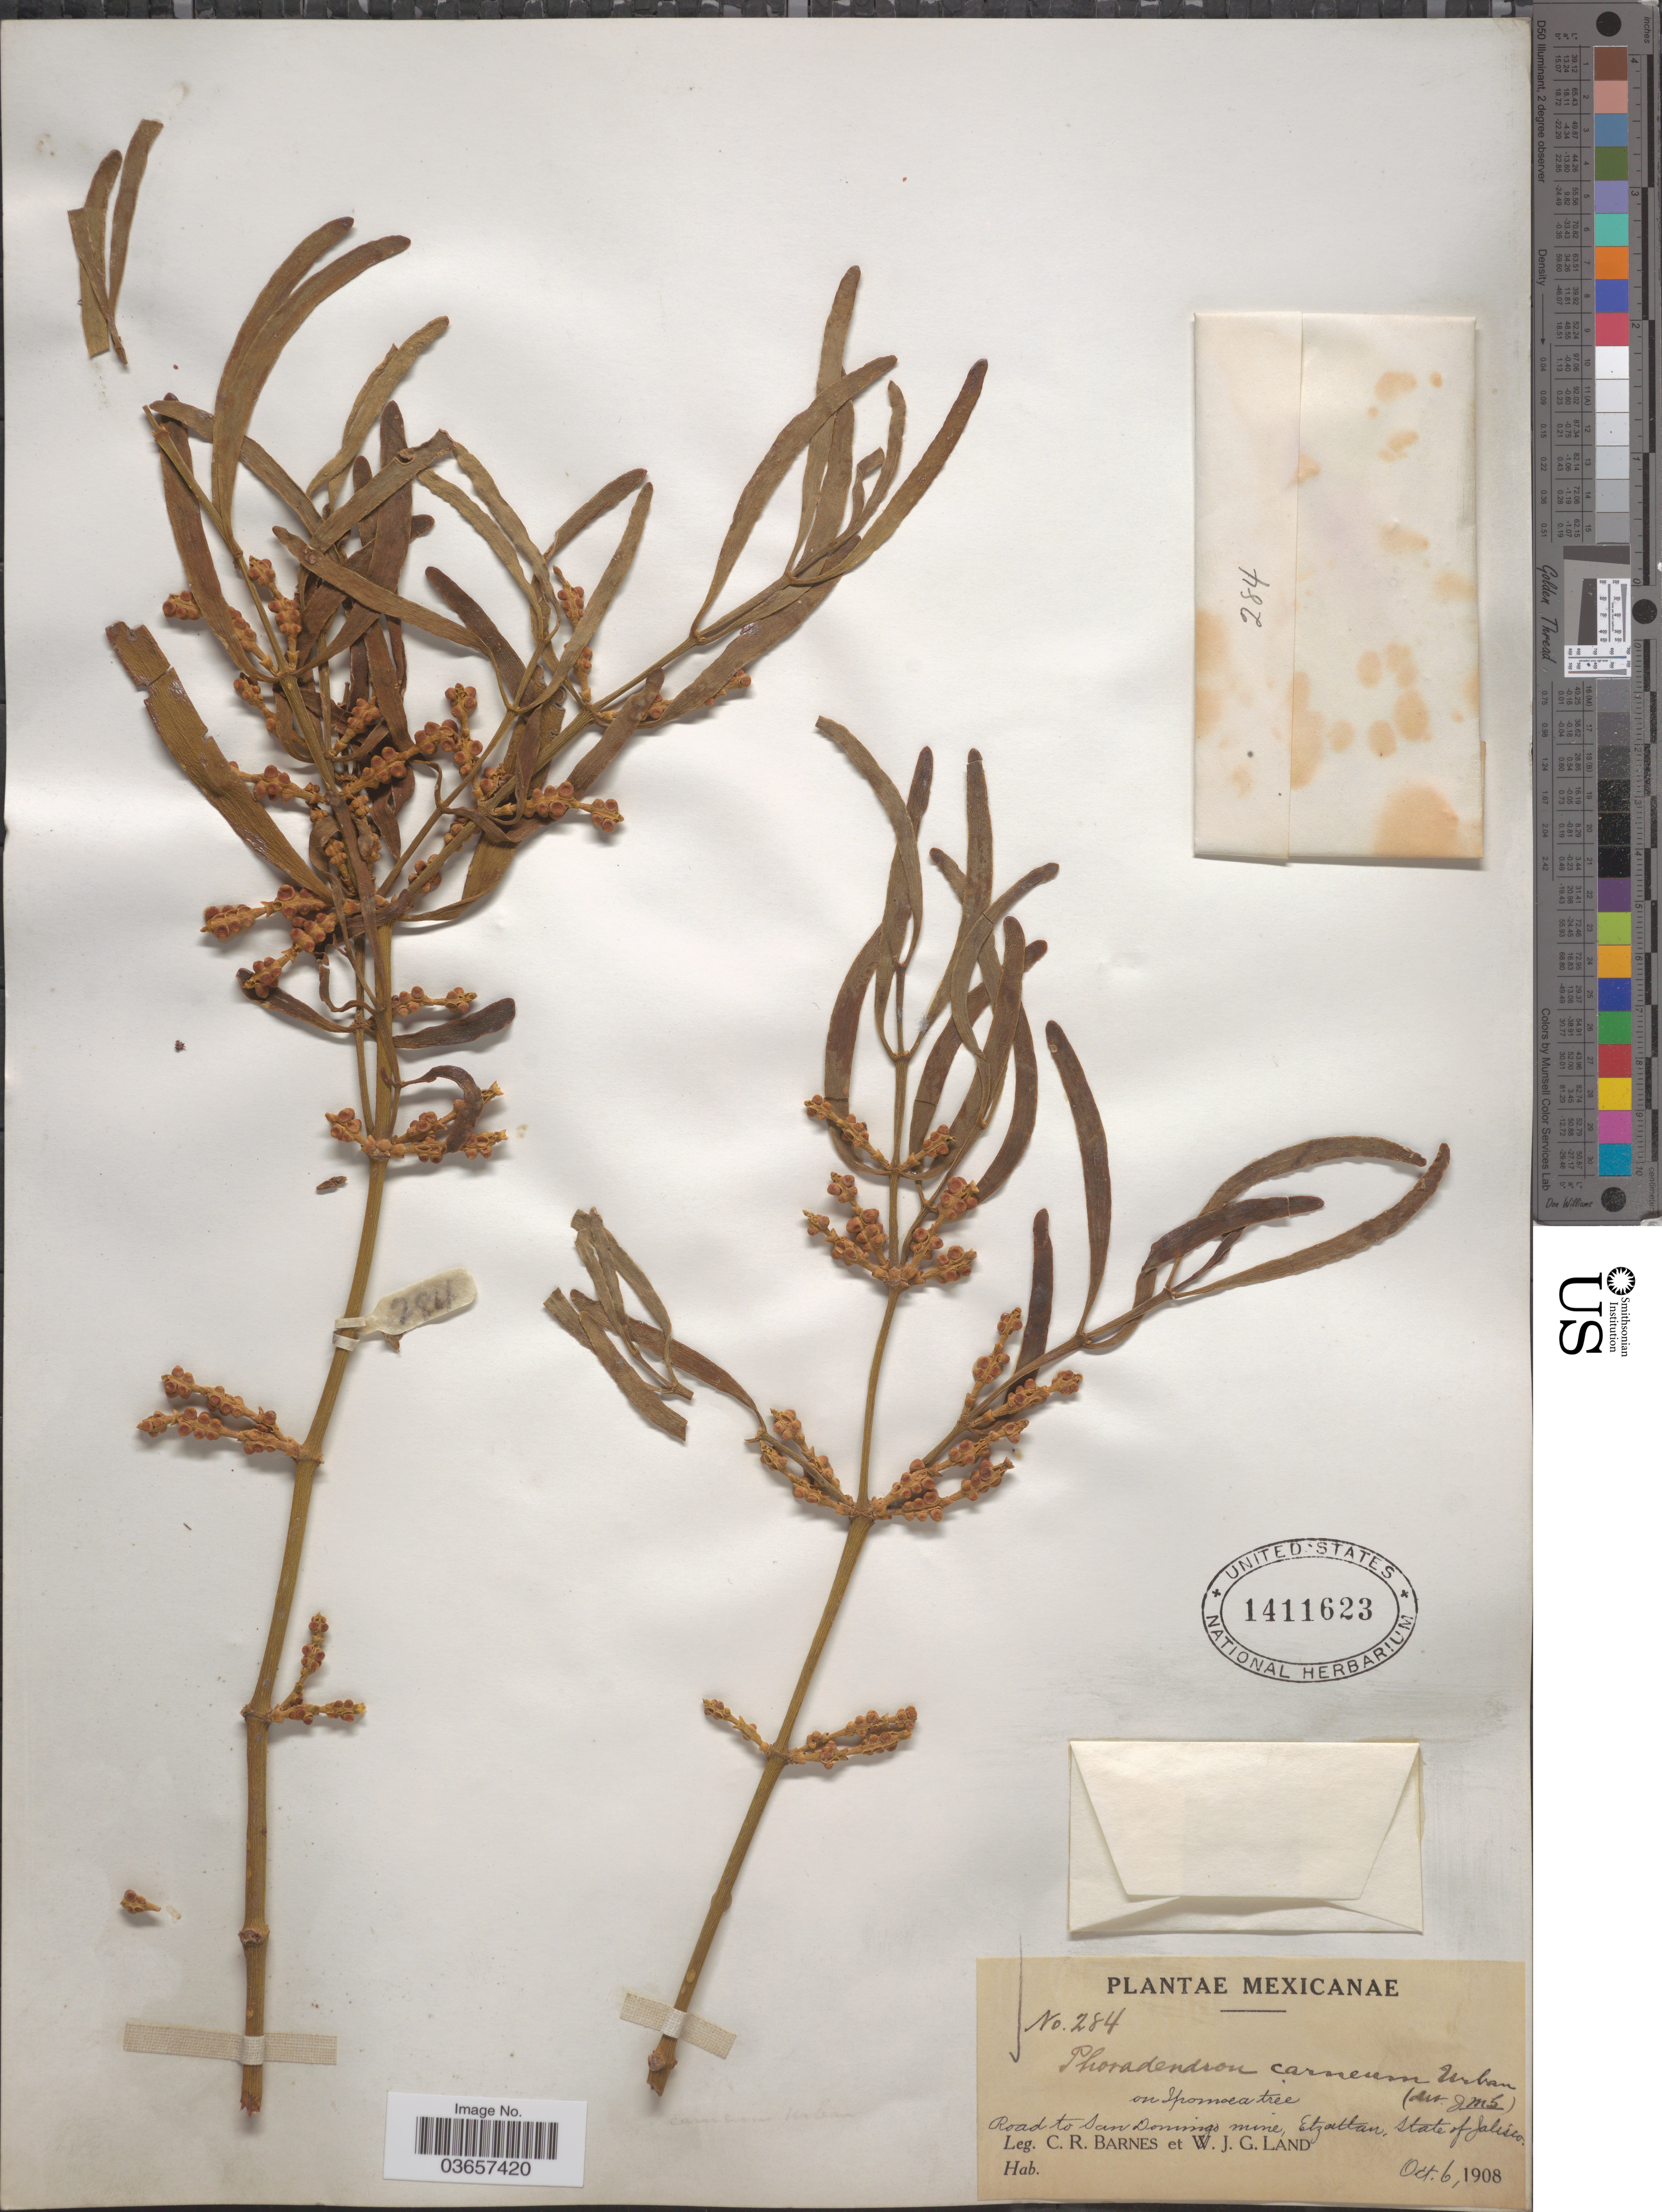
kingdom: Plantae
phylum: Tracheophyta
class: Magnoliopsida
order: Santalales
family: Viscaceae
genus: Phoradendron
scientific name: Phoradendron carneum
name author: Urb.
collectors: C. R. Barnes & W. J. G. Land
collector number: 284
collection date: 1908-10-06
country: Mexico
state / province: Jalisco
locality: Road to San Domingo mine, Etzatlan.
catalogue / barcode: US 1411623